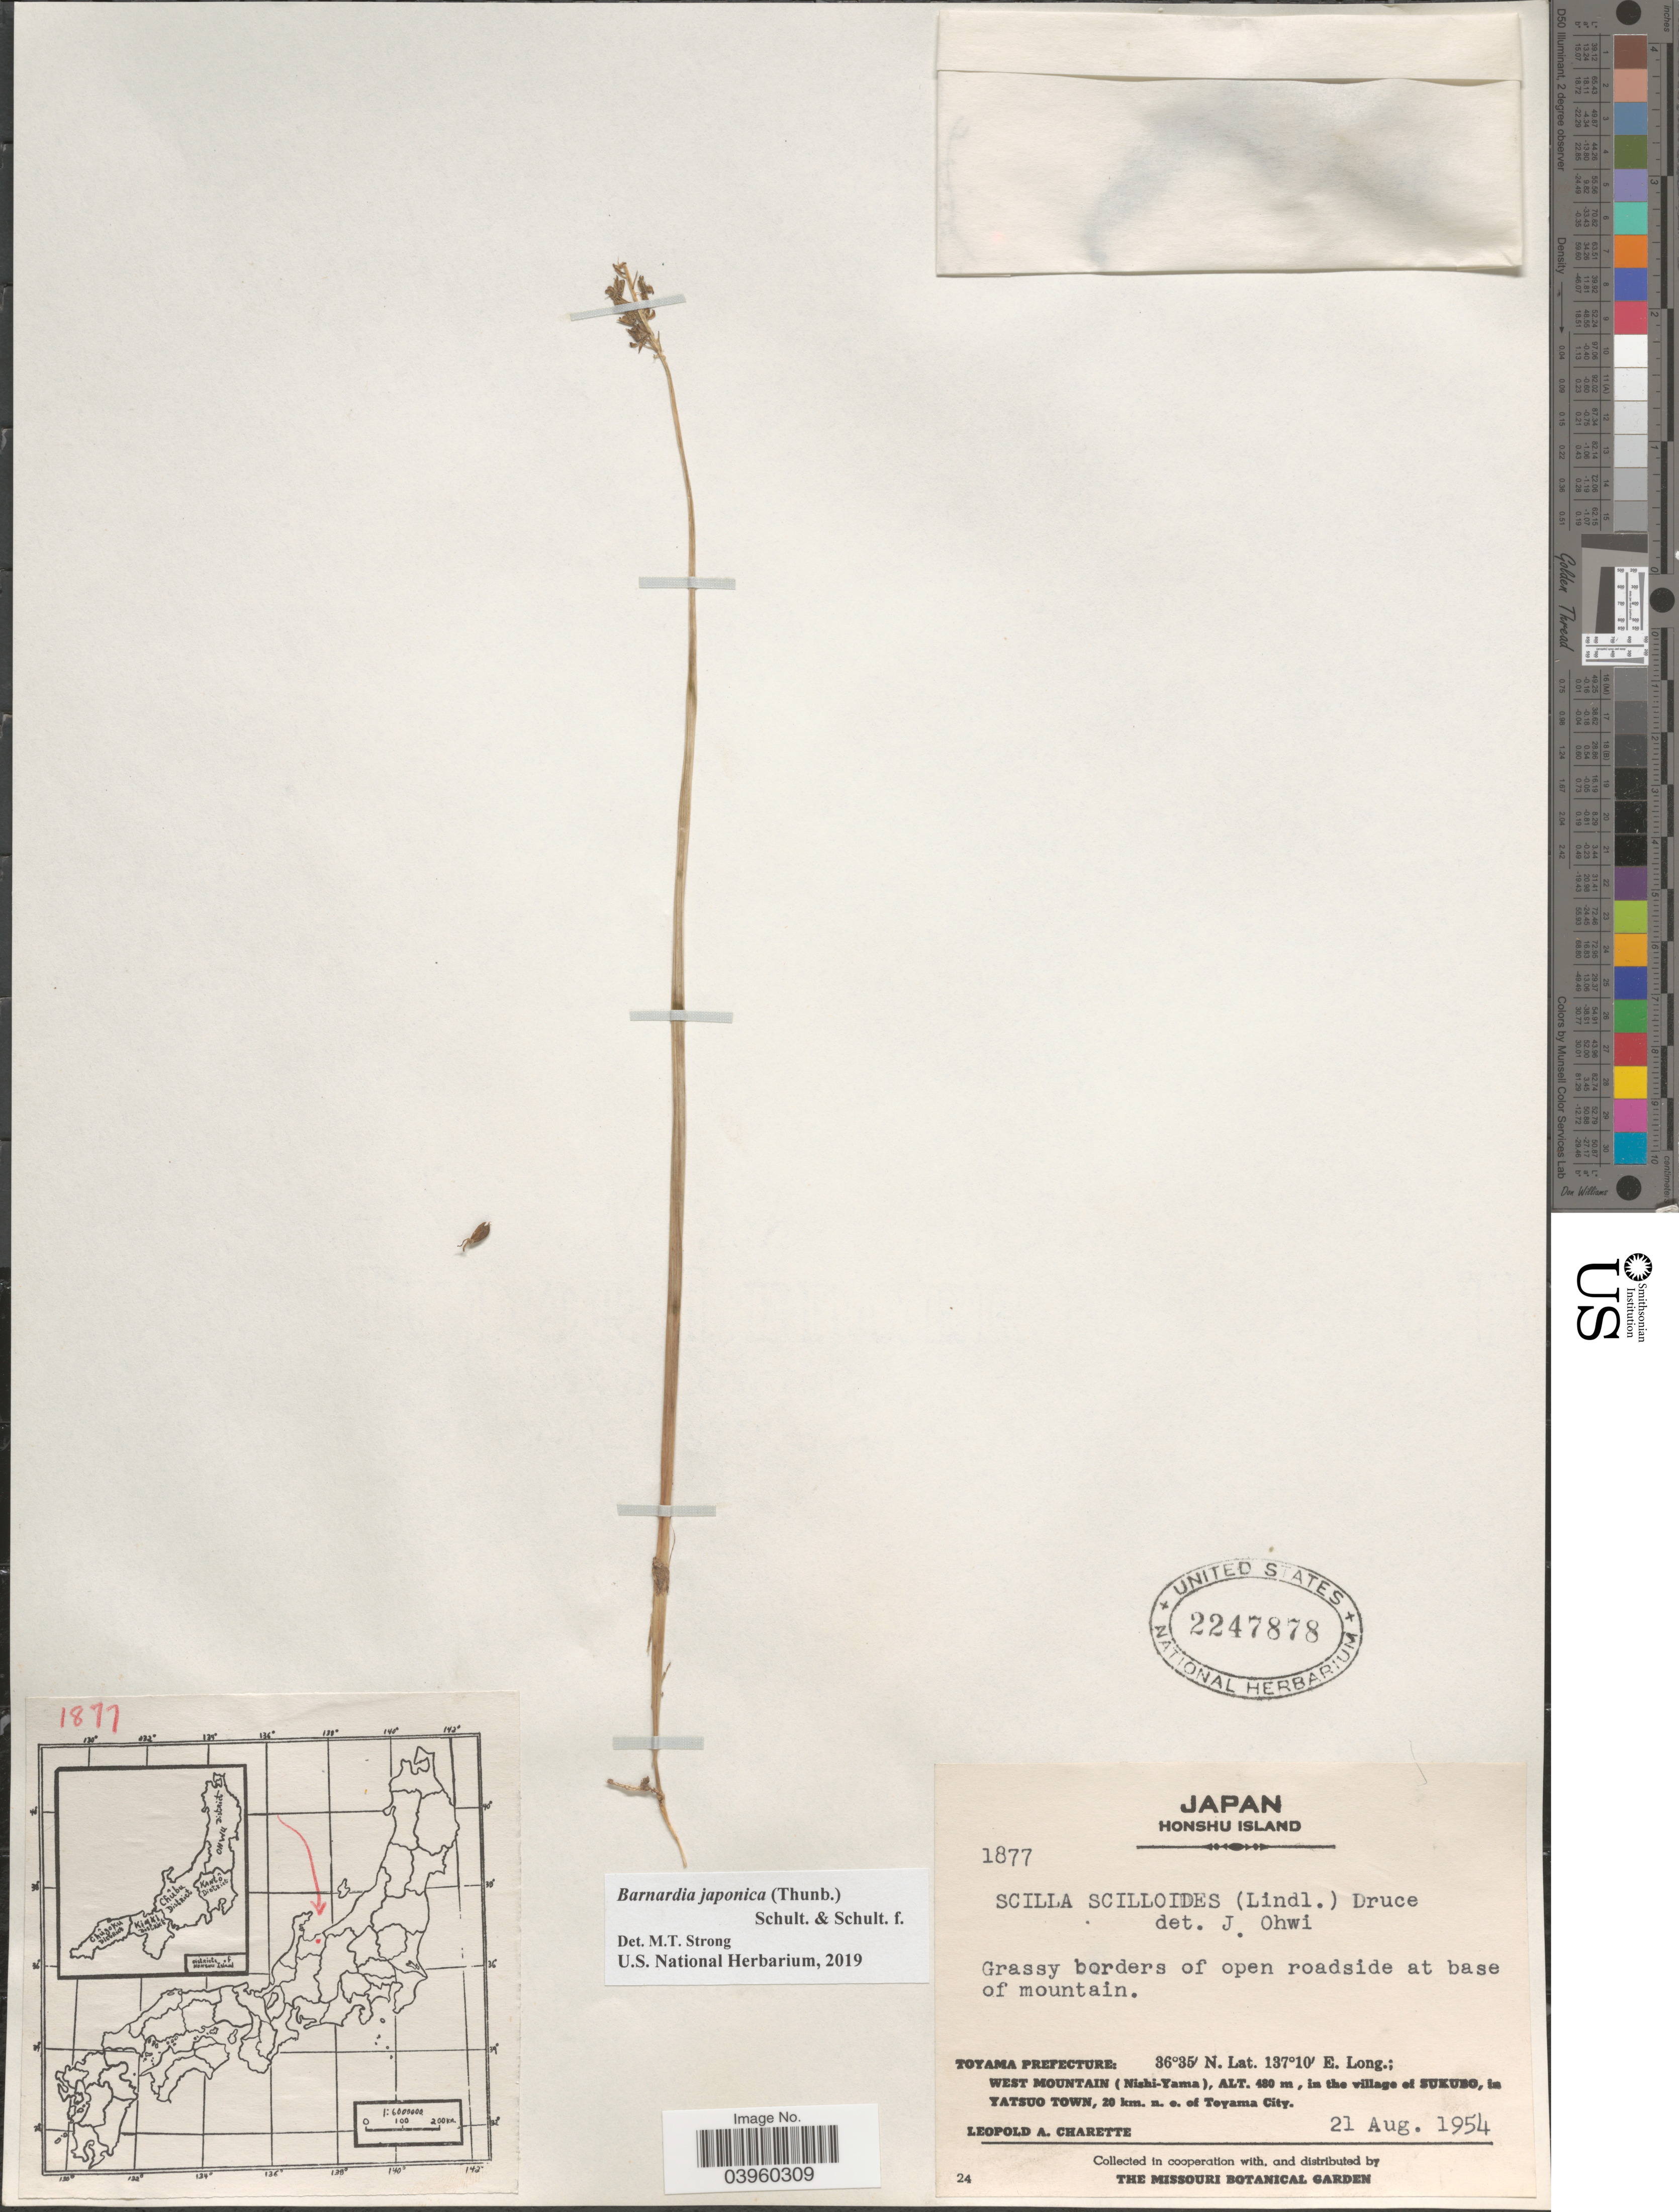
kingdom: Plantae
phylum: Tracheophyta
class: Liliopsida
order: Asparagales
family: Asparagaceae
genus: Barnardia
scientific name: Barnardia japonica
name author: (Thunb.) Schult. & Schult. f.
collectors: L. A. Charette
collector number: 1877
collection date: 1954-08-21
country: Japan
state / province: Toyama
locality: Honshu Island. Toyama Prefecture: west mountain (Nishi-Yama), in the village of Sukubo, in Yatsuo Town, 20 km. n.e. of Toyama City.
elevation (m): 480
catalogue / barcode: US 2247878